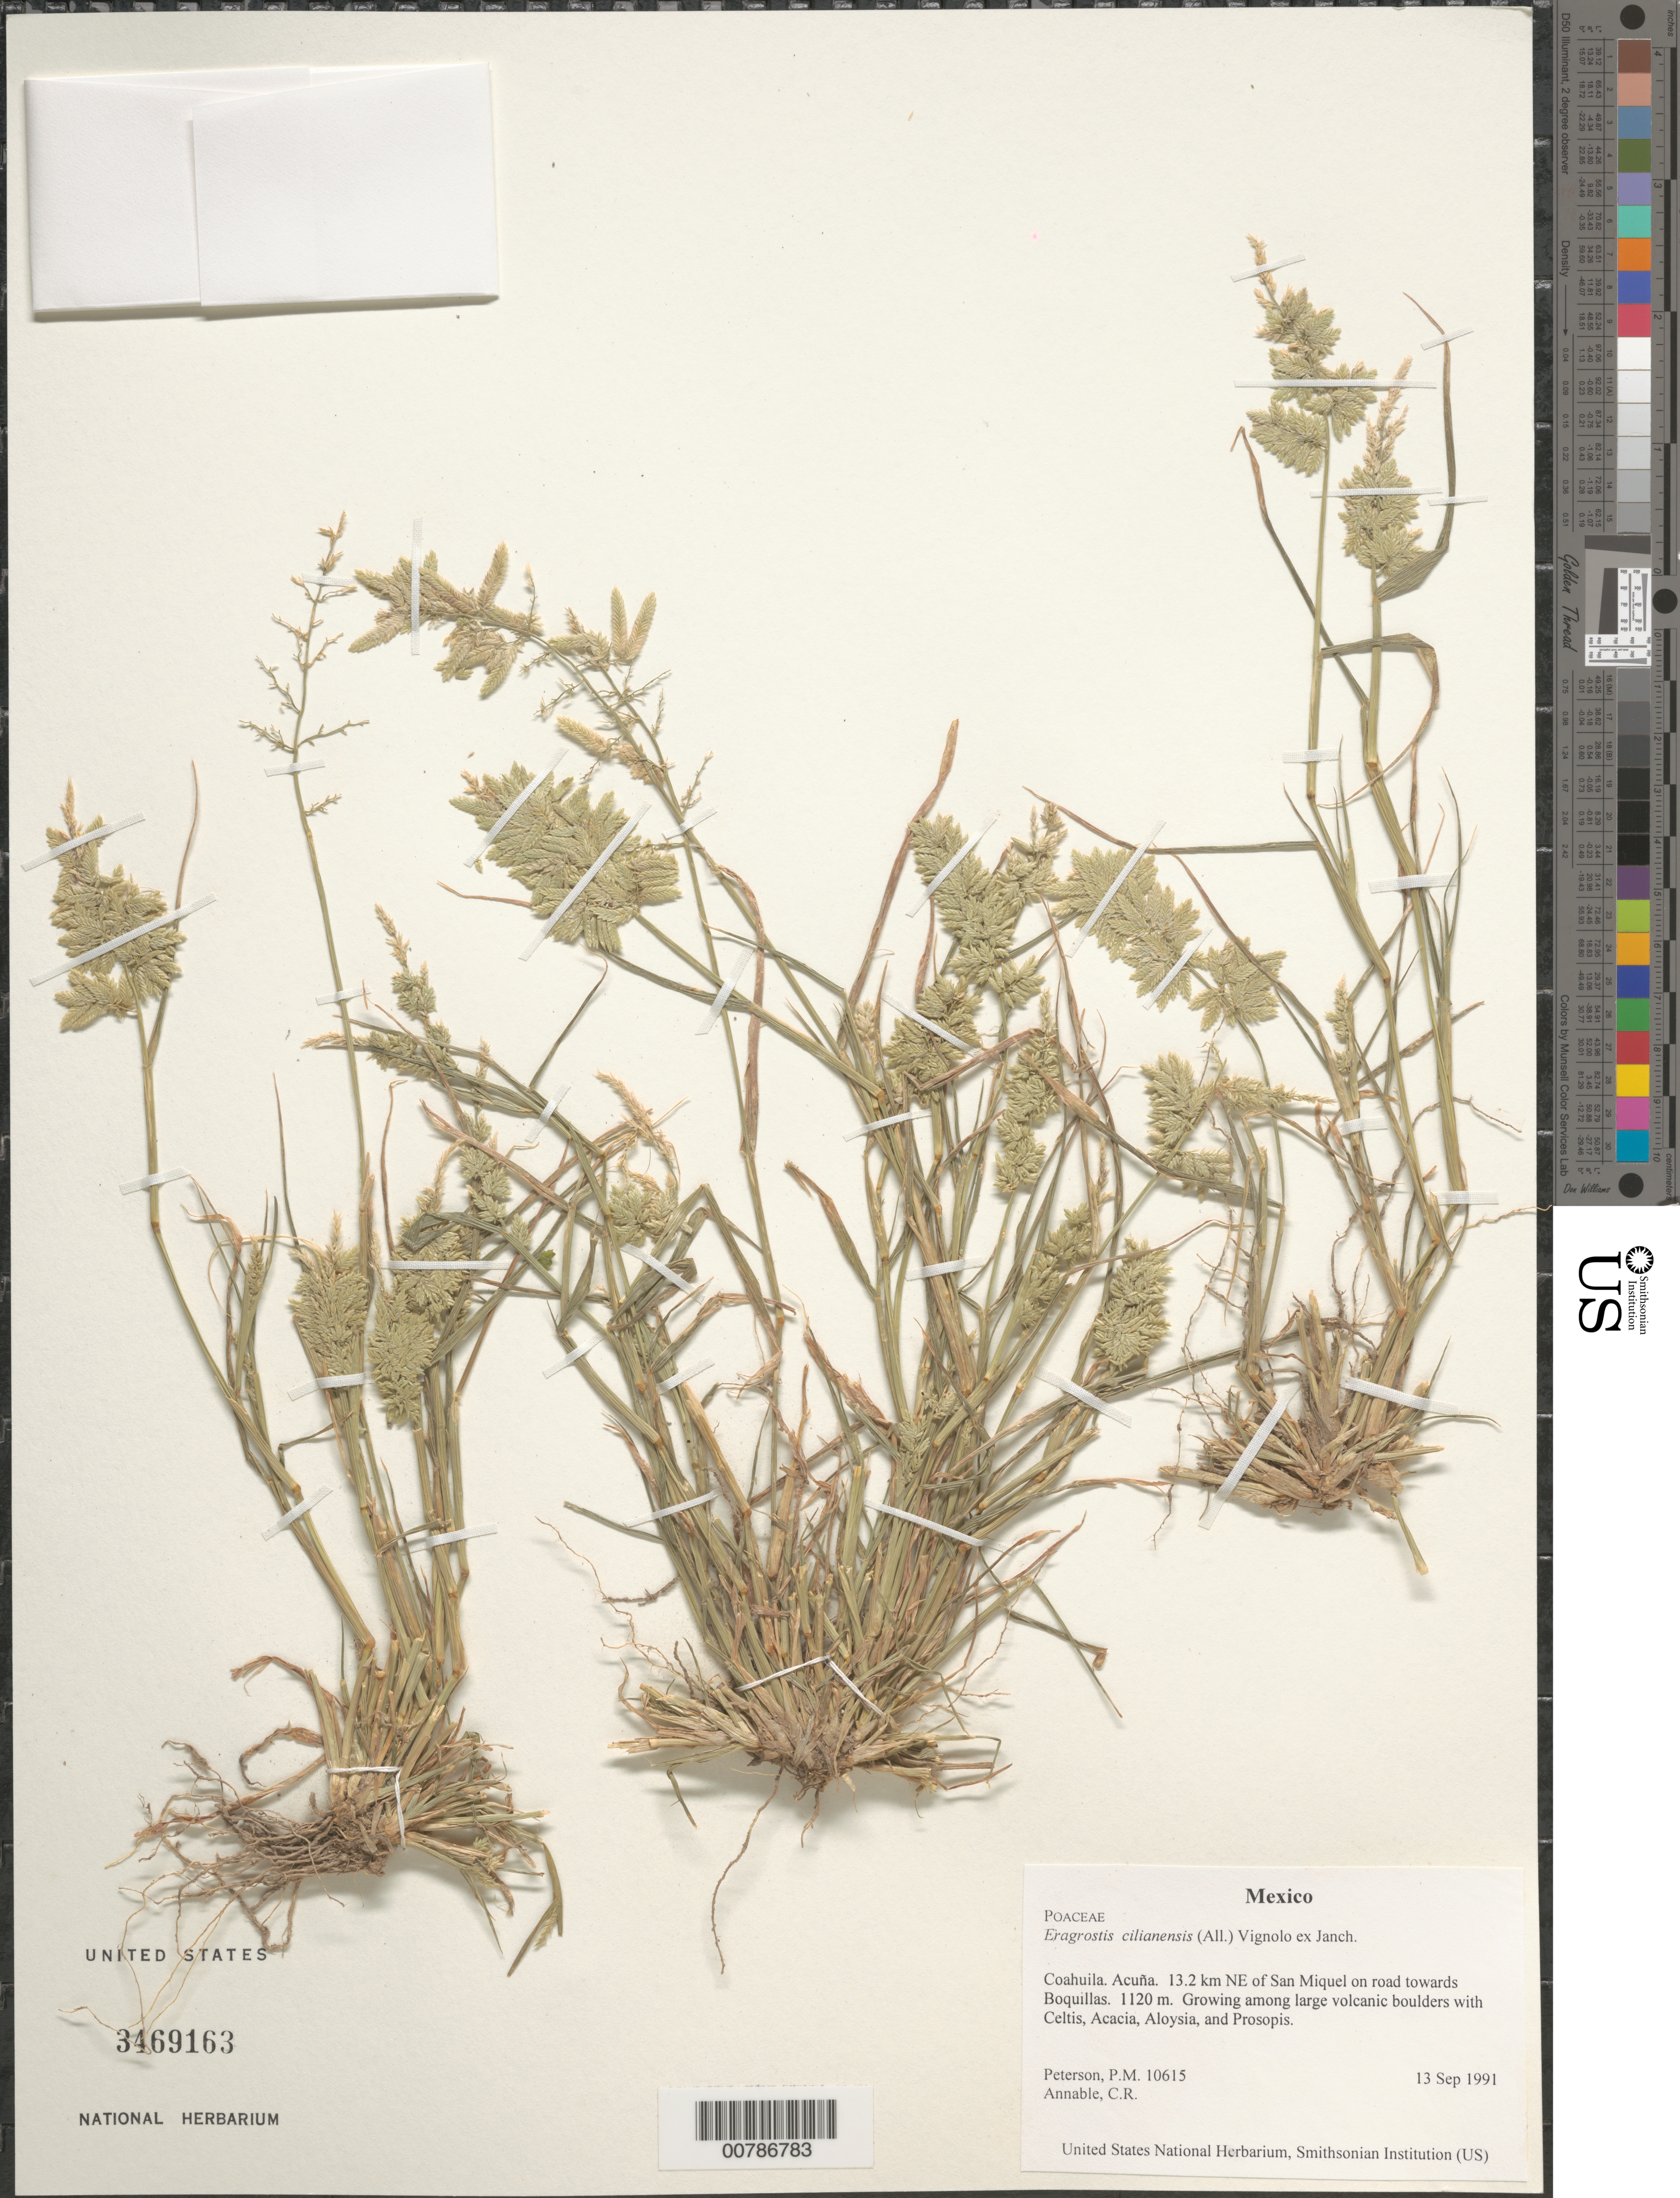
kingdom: Plantae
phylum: Tracheophyta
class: Liliopsida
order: Poales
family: Poaceae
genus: Eragrostis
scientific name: Eragrostis cilianensis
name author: (Bellardi) Vignolo ex Janch.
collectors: P. M. Peterson & C. R. Annable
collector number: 10615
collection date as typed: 13 Sep 1991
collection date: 1991-09-13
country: Mexico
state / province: Coahuila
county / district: Acuña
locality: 13.2 km NE of San Miquel on road towards Boquillas.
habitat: Growing among large volcanic boulders with Celtis, Acacia, Aloysia, and Prosopis.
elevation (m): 1120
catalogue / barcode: US 3469163